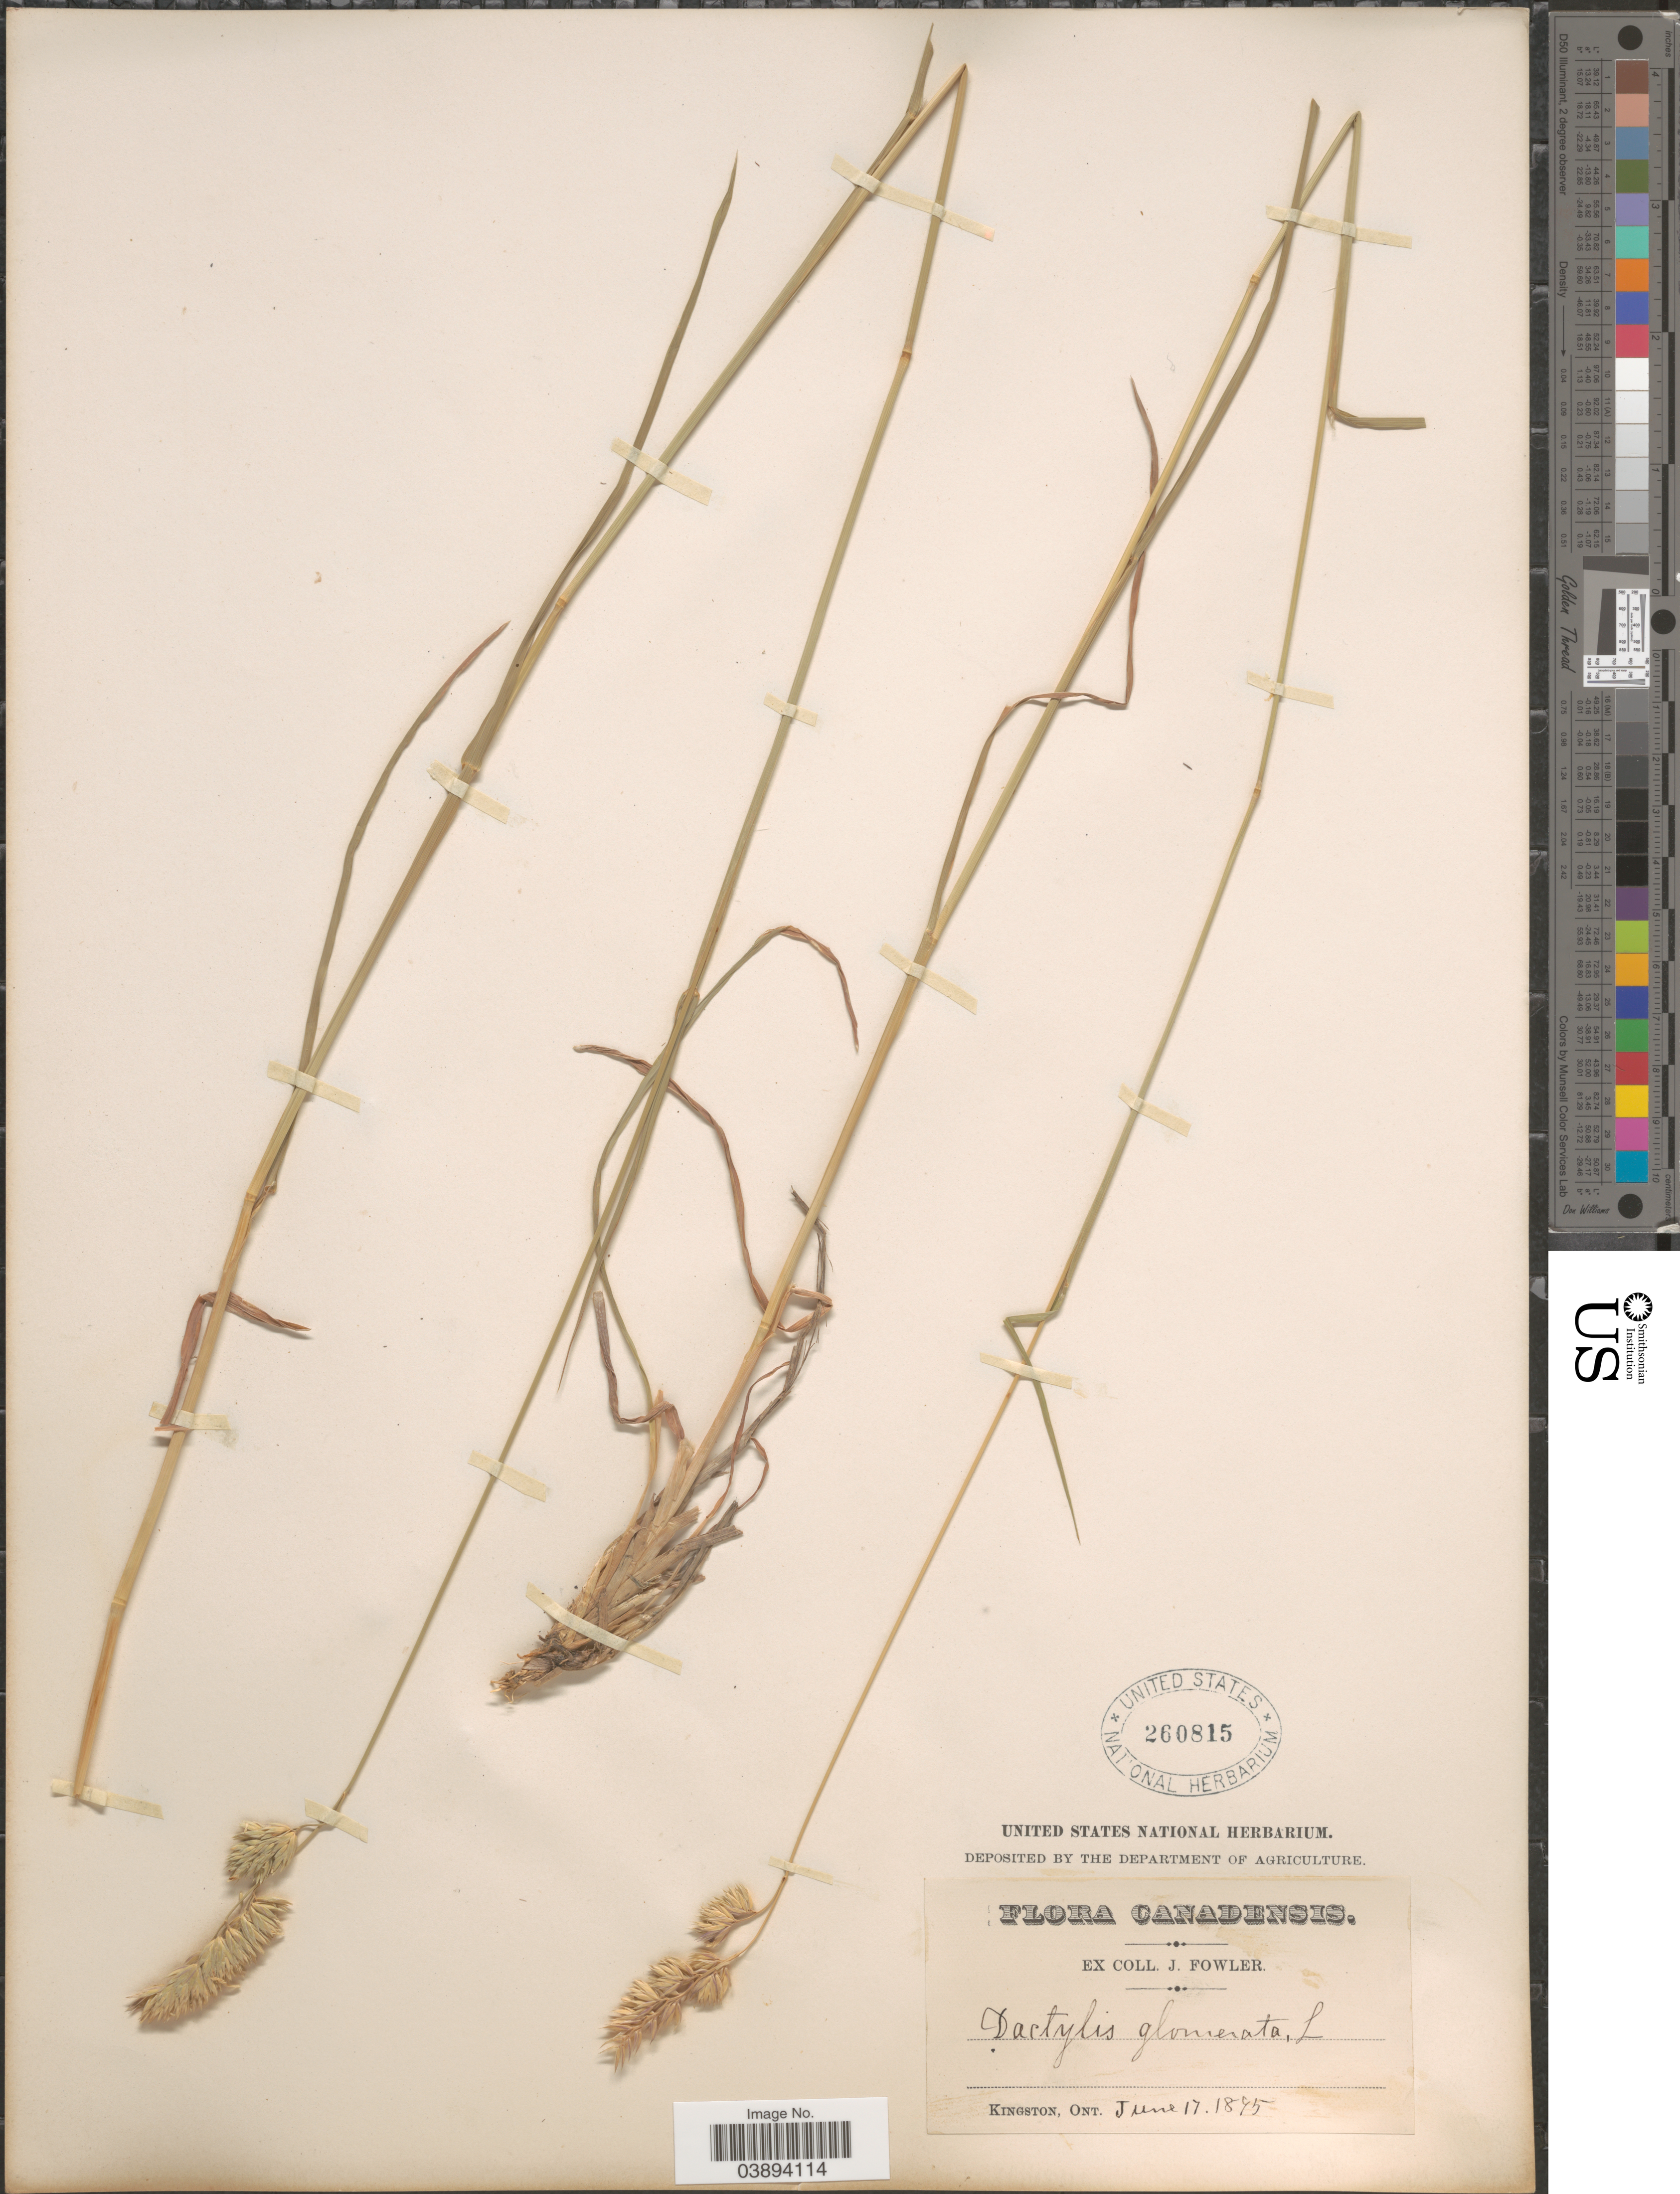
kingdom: Plantae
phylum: Tracheophyta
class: Liliopsida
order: Poales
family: Poaceae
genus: Dactylis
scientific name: Dactylis glomerata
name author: L.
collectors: J. Fowler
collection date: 1895-06-17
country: Canada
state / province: Ontario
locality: Kingston.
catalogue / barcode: US 260815